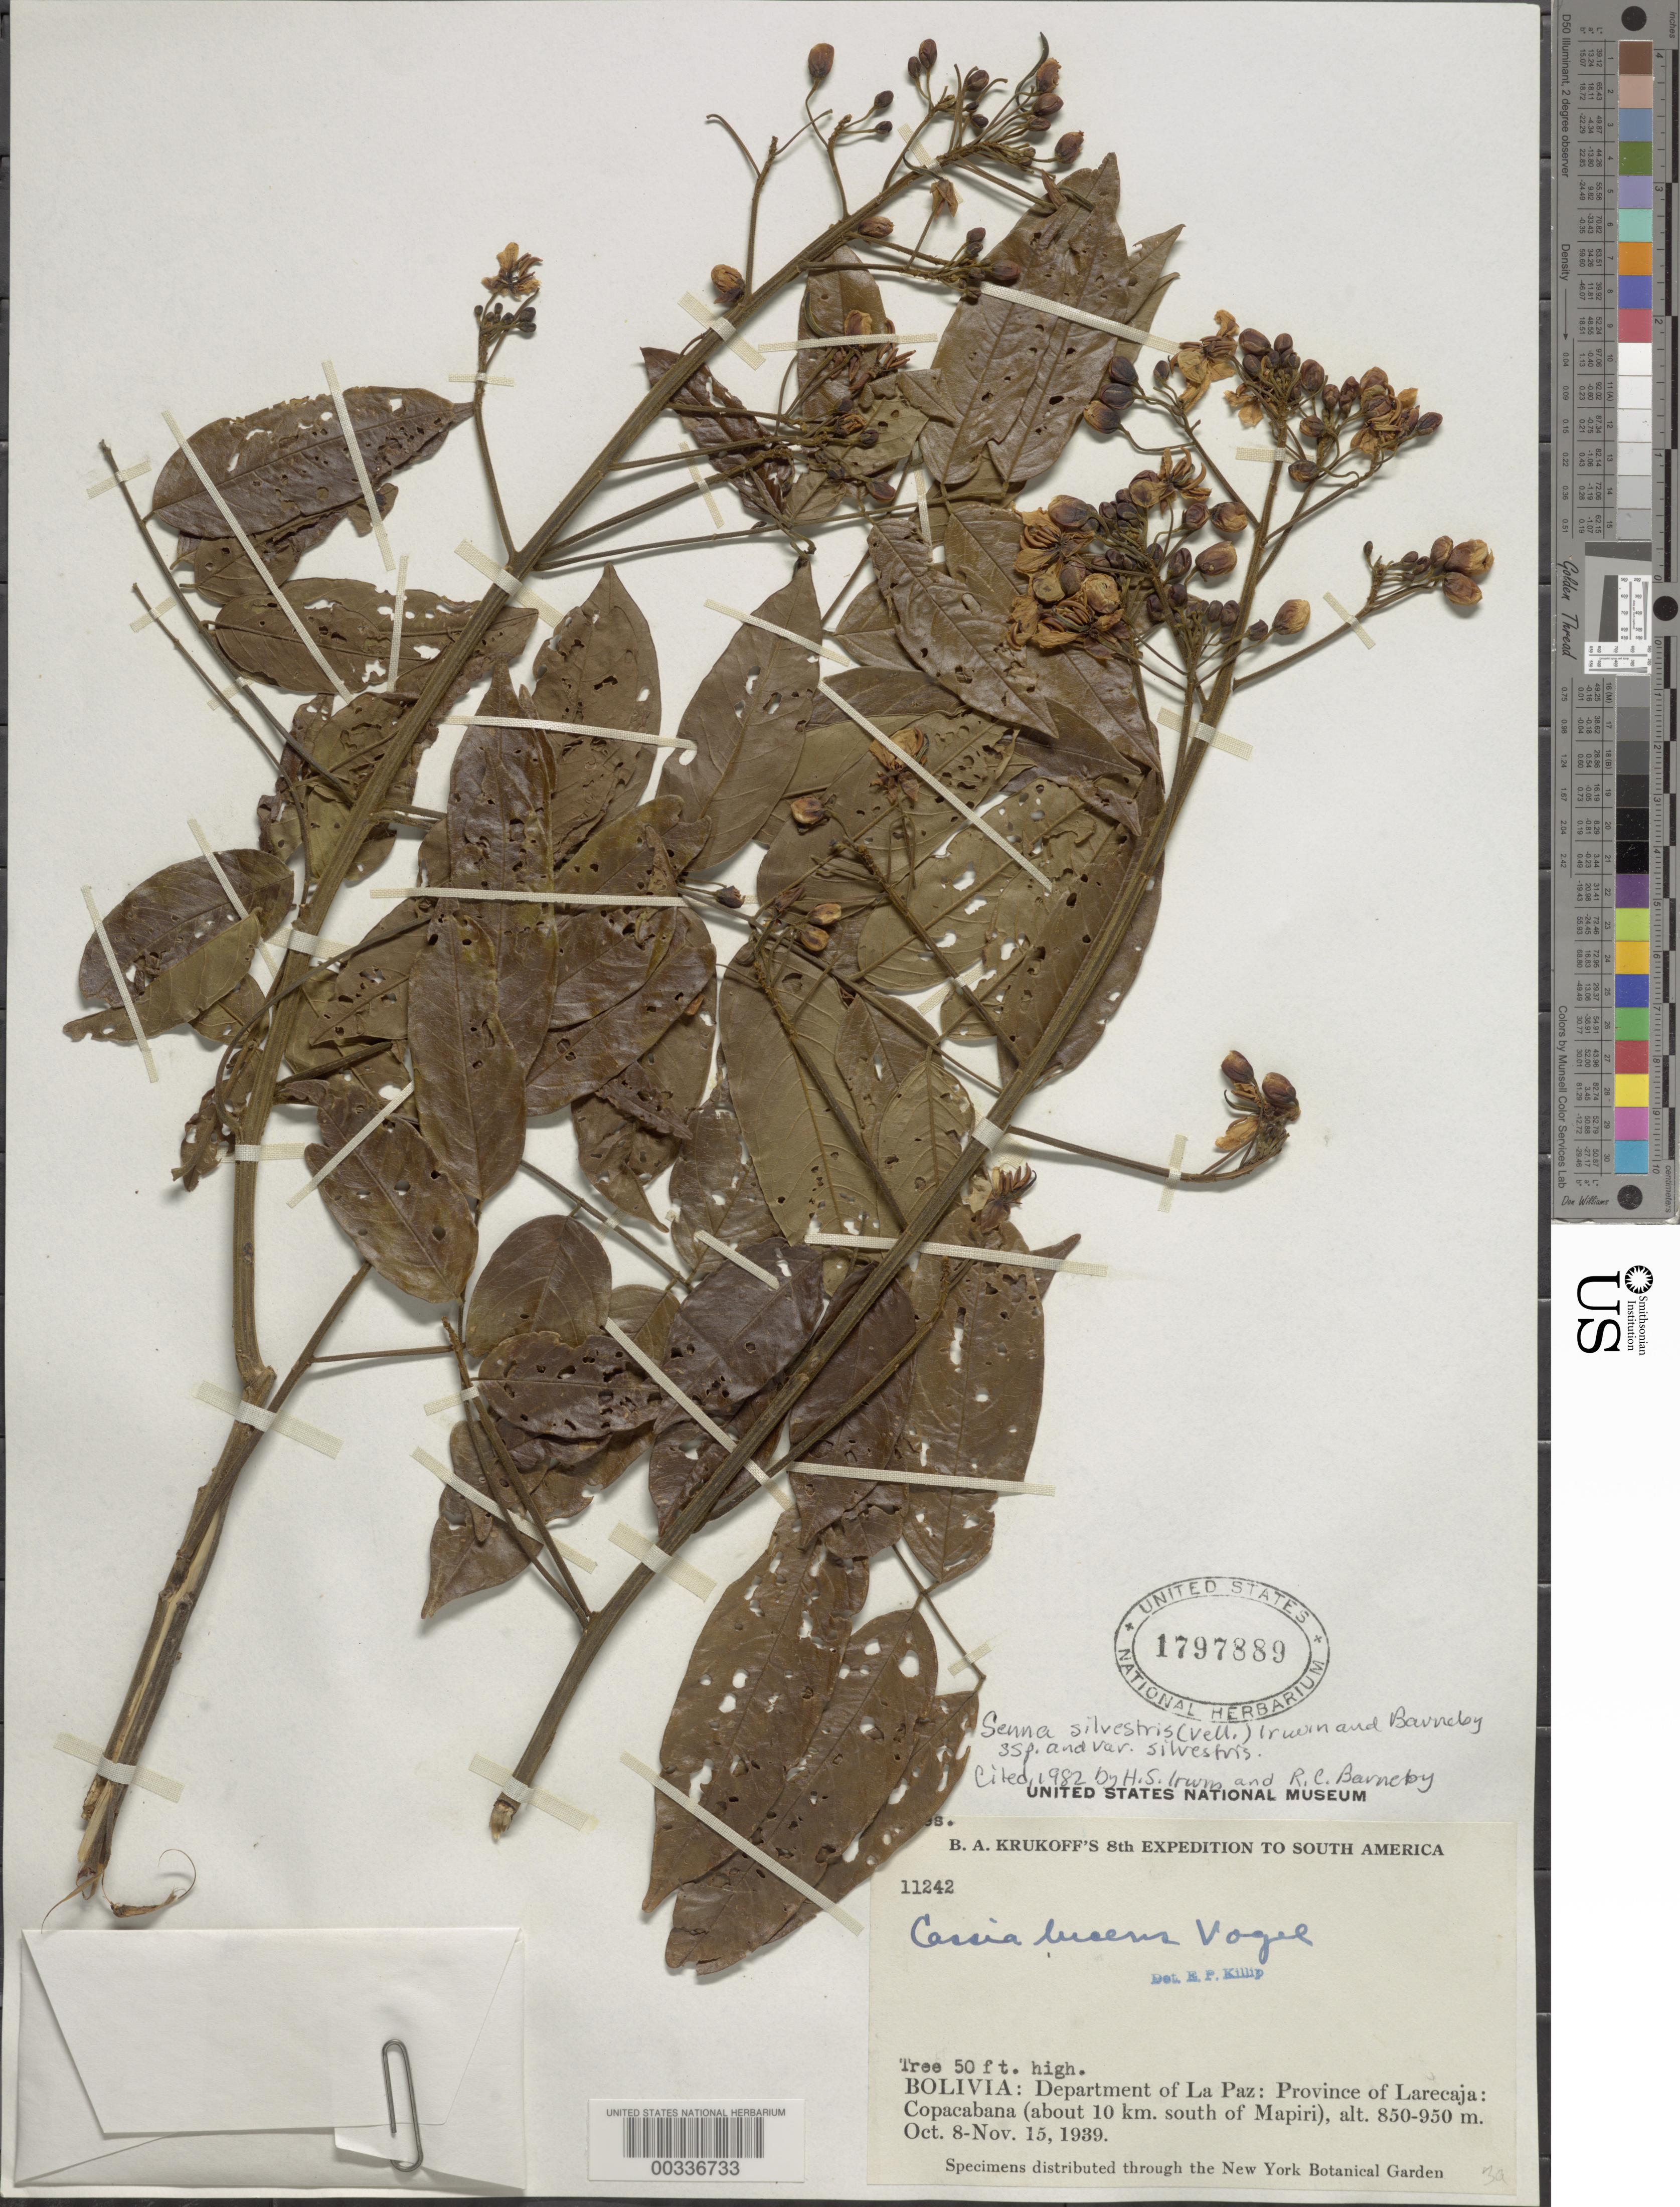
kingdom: Plantae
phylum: Tracheophyta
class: Magnoliopsida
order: Fabales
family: Fabaceae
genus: Senna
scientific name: Senna silvestris var. silvestris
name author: (Vell.) H.S. Irwin & Barneby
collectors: B. A. Krukoff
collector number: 11242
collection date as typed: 08 Oct 1939 to 15 Nov 1939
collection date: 1939-10-08/1939-11-15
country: Bolivia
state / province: La Paz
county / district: Larecaja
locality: Copacabana, 10 km S of Mapiri.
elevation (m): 850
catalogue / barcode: US 1797889